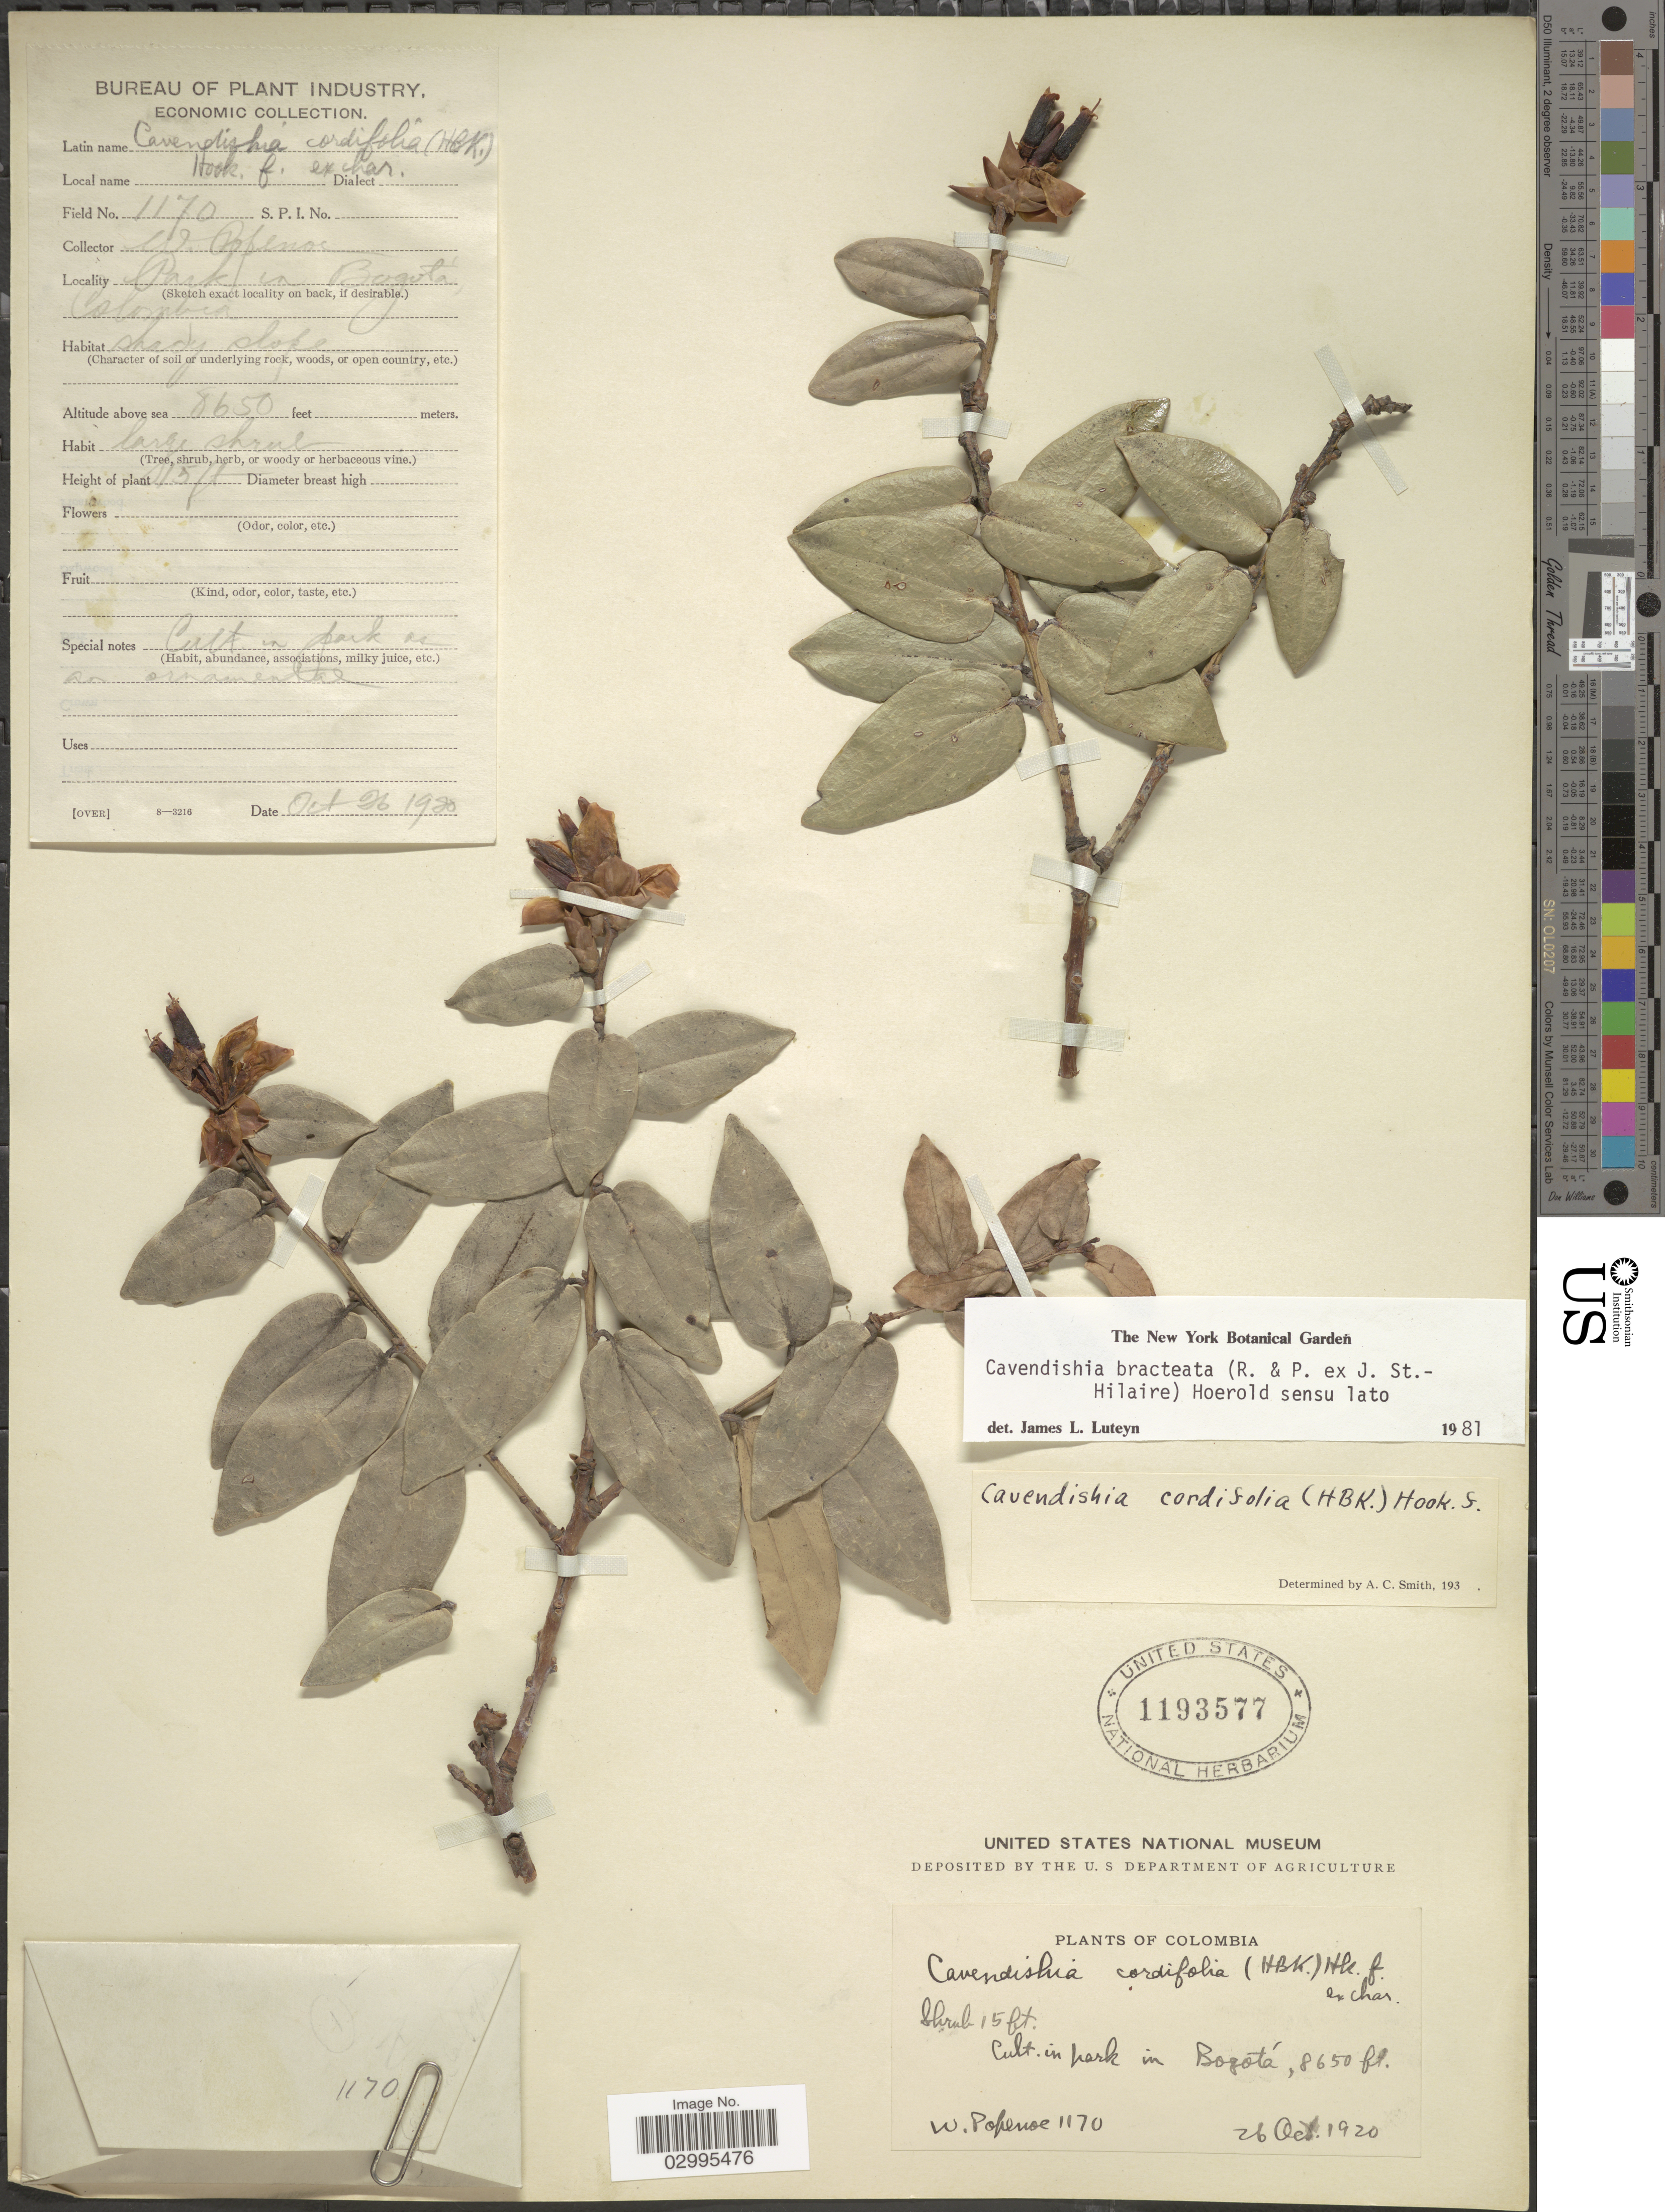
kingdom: Plantae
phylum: Tracheophyta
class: Magnoliopsida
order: Ericales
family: Ericaceae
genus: Cavendishia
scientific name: Cavendishia bracteata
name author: (Ruiz & Pav. ex J. St.-Hil.) Hoerold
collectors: W. Popenoe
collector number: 1170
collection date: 1920-10-26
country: Colombia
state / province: Bogota D.C.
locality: In park in Bogotá.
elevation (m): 2637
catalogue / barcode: US 1193577